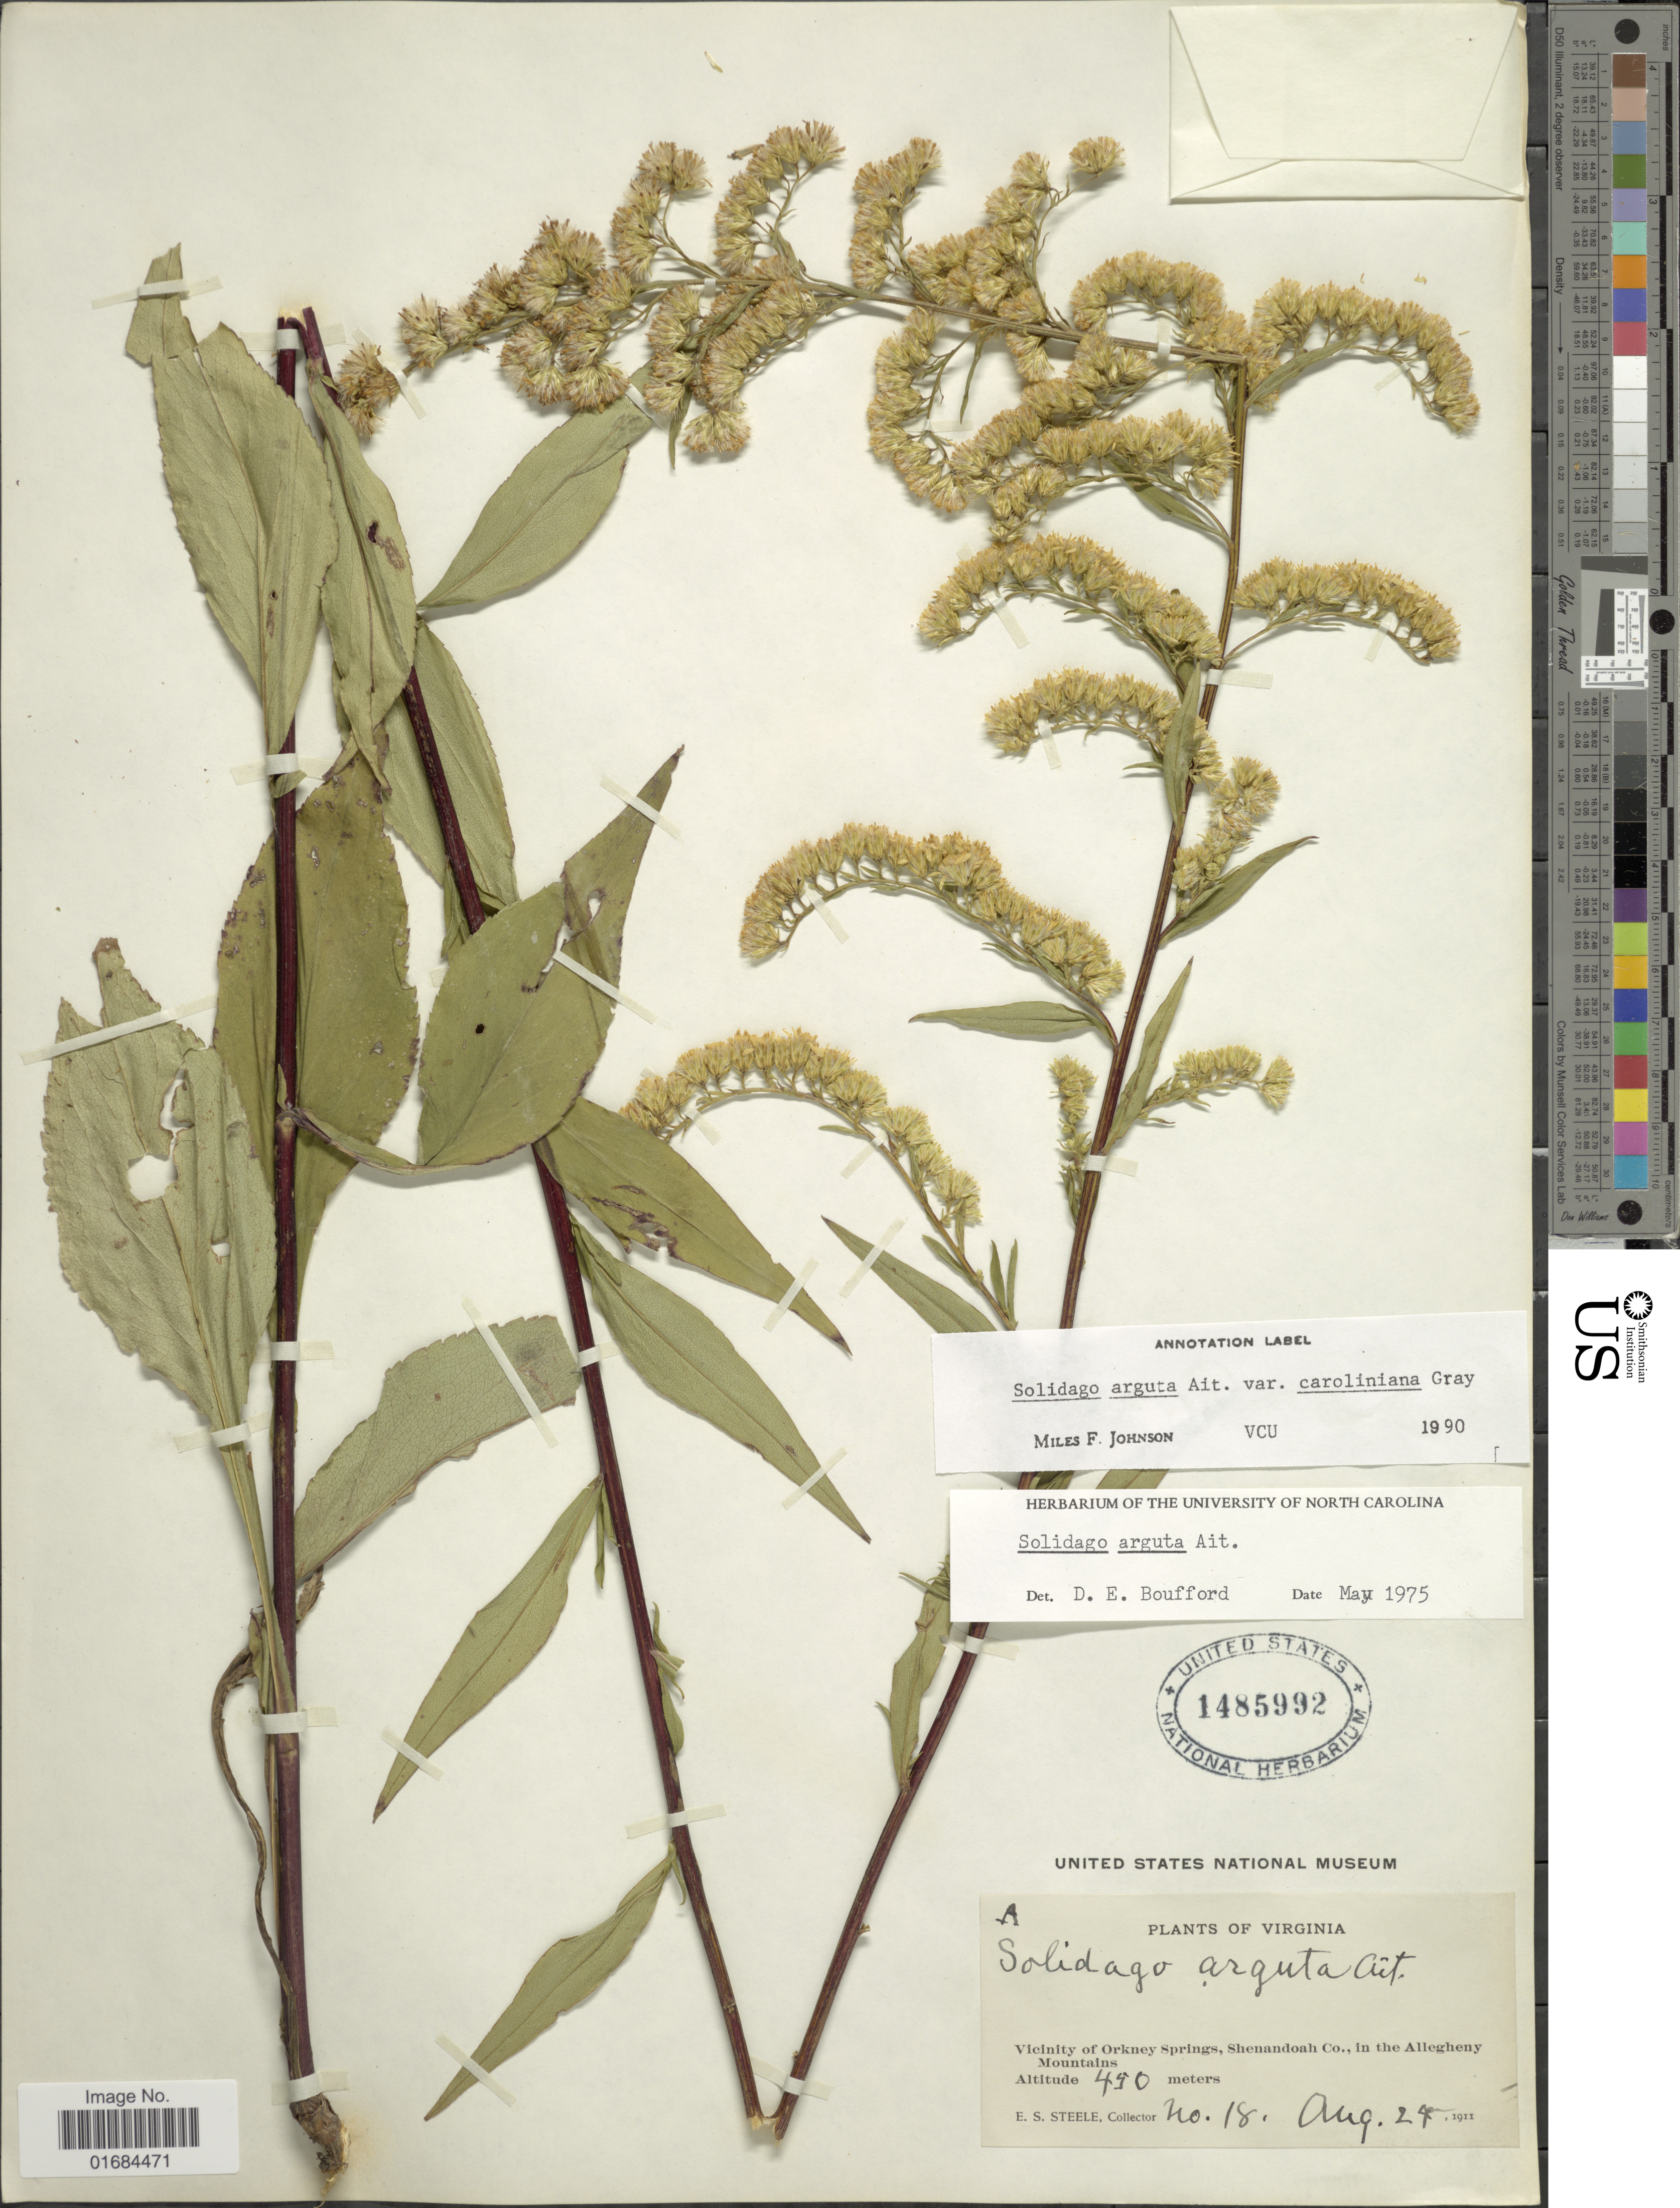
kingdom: Plantae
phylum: Tracheophyta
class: Magnoliopsida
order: Asterales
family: Asteraceae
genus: Solidago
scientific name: Solidago arguta var. caroliniana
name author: A. Gray & et al.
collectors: E. Steele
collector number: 18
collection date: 1911-08-24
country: United States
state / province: Virginia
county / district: Shenandoah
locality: Vicinity of Orkney Springs, Shenandoah Co, in the Allegheny Mountains.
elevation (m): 450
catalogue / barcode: US 1485992